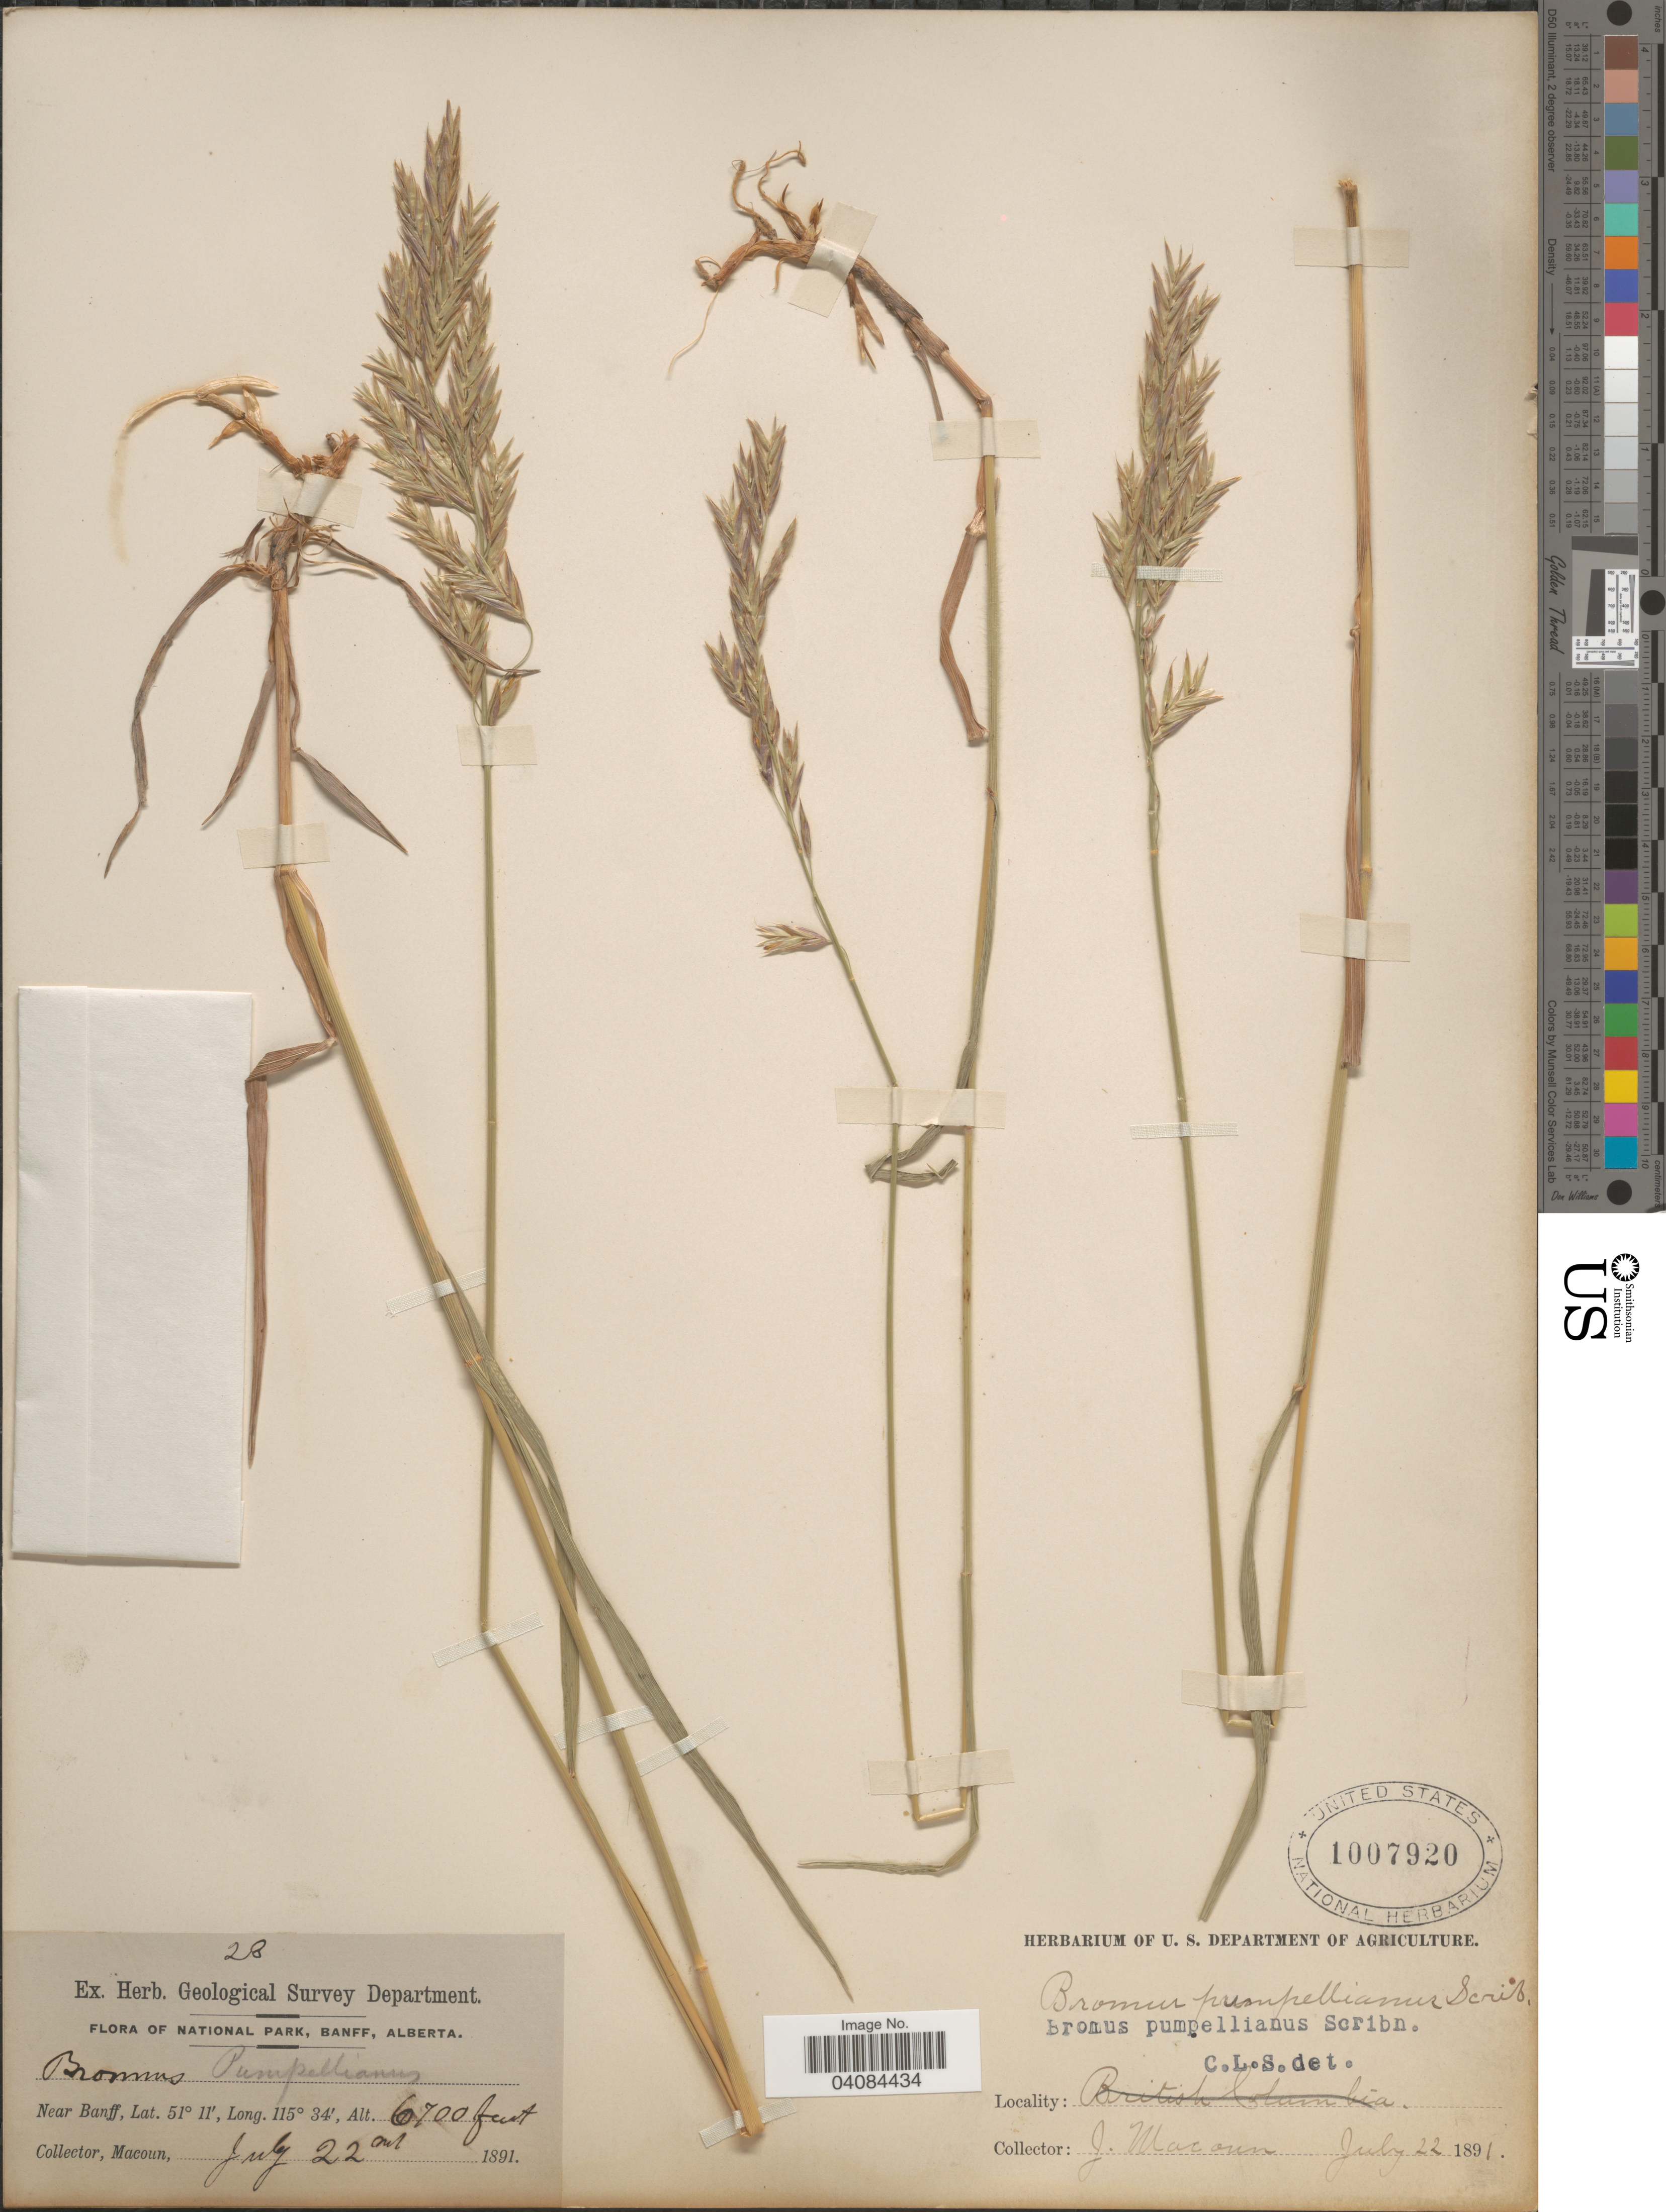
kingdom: Plantae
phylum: Tracheophyta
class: Liliopsida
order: Poales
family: Poaceae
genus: Bromus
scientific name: Bromus pumpellianus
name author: Scribn.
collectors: J. Macoun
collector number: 28*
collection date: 1891-07-22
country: Canada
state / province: Alberta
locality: Herb. Geological Survey Department. National Park, Banff. Near Banff.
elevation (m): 2042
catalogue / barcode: US 1007920